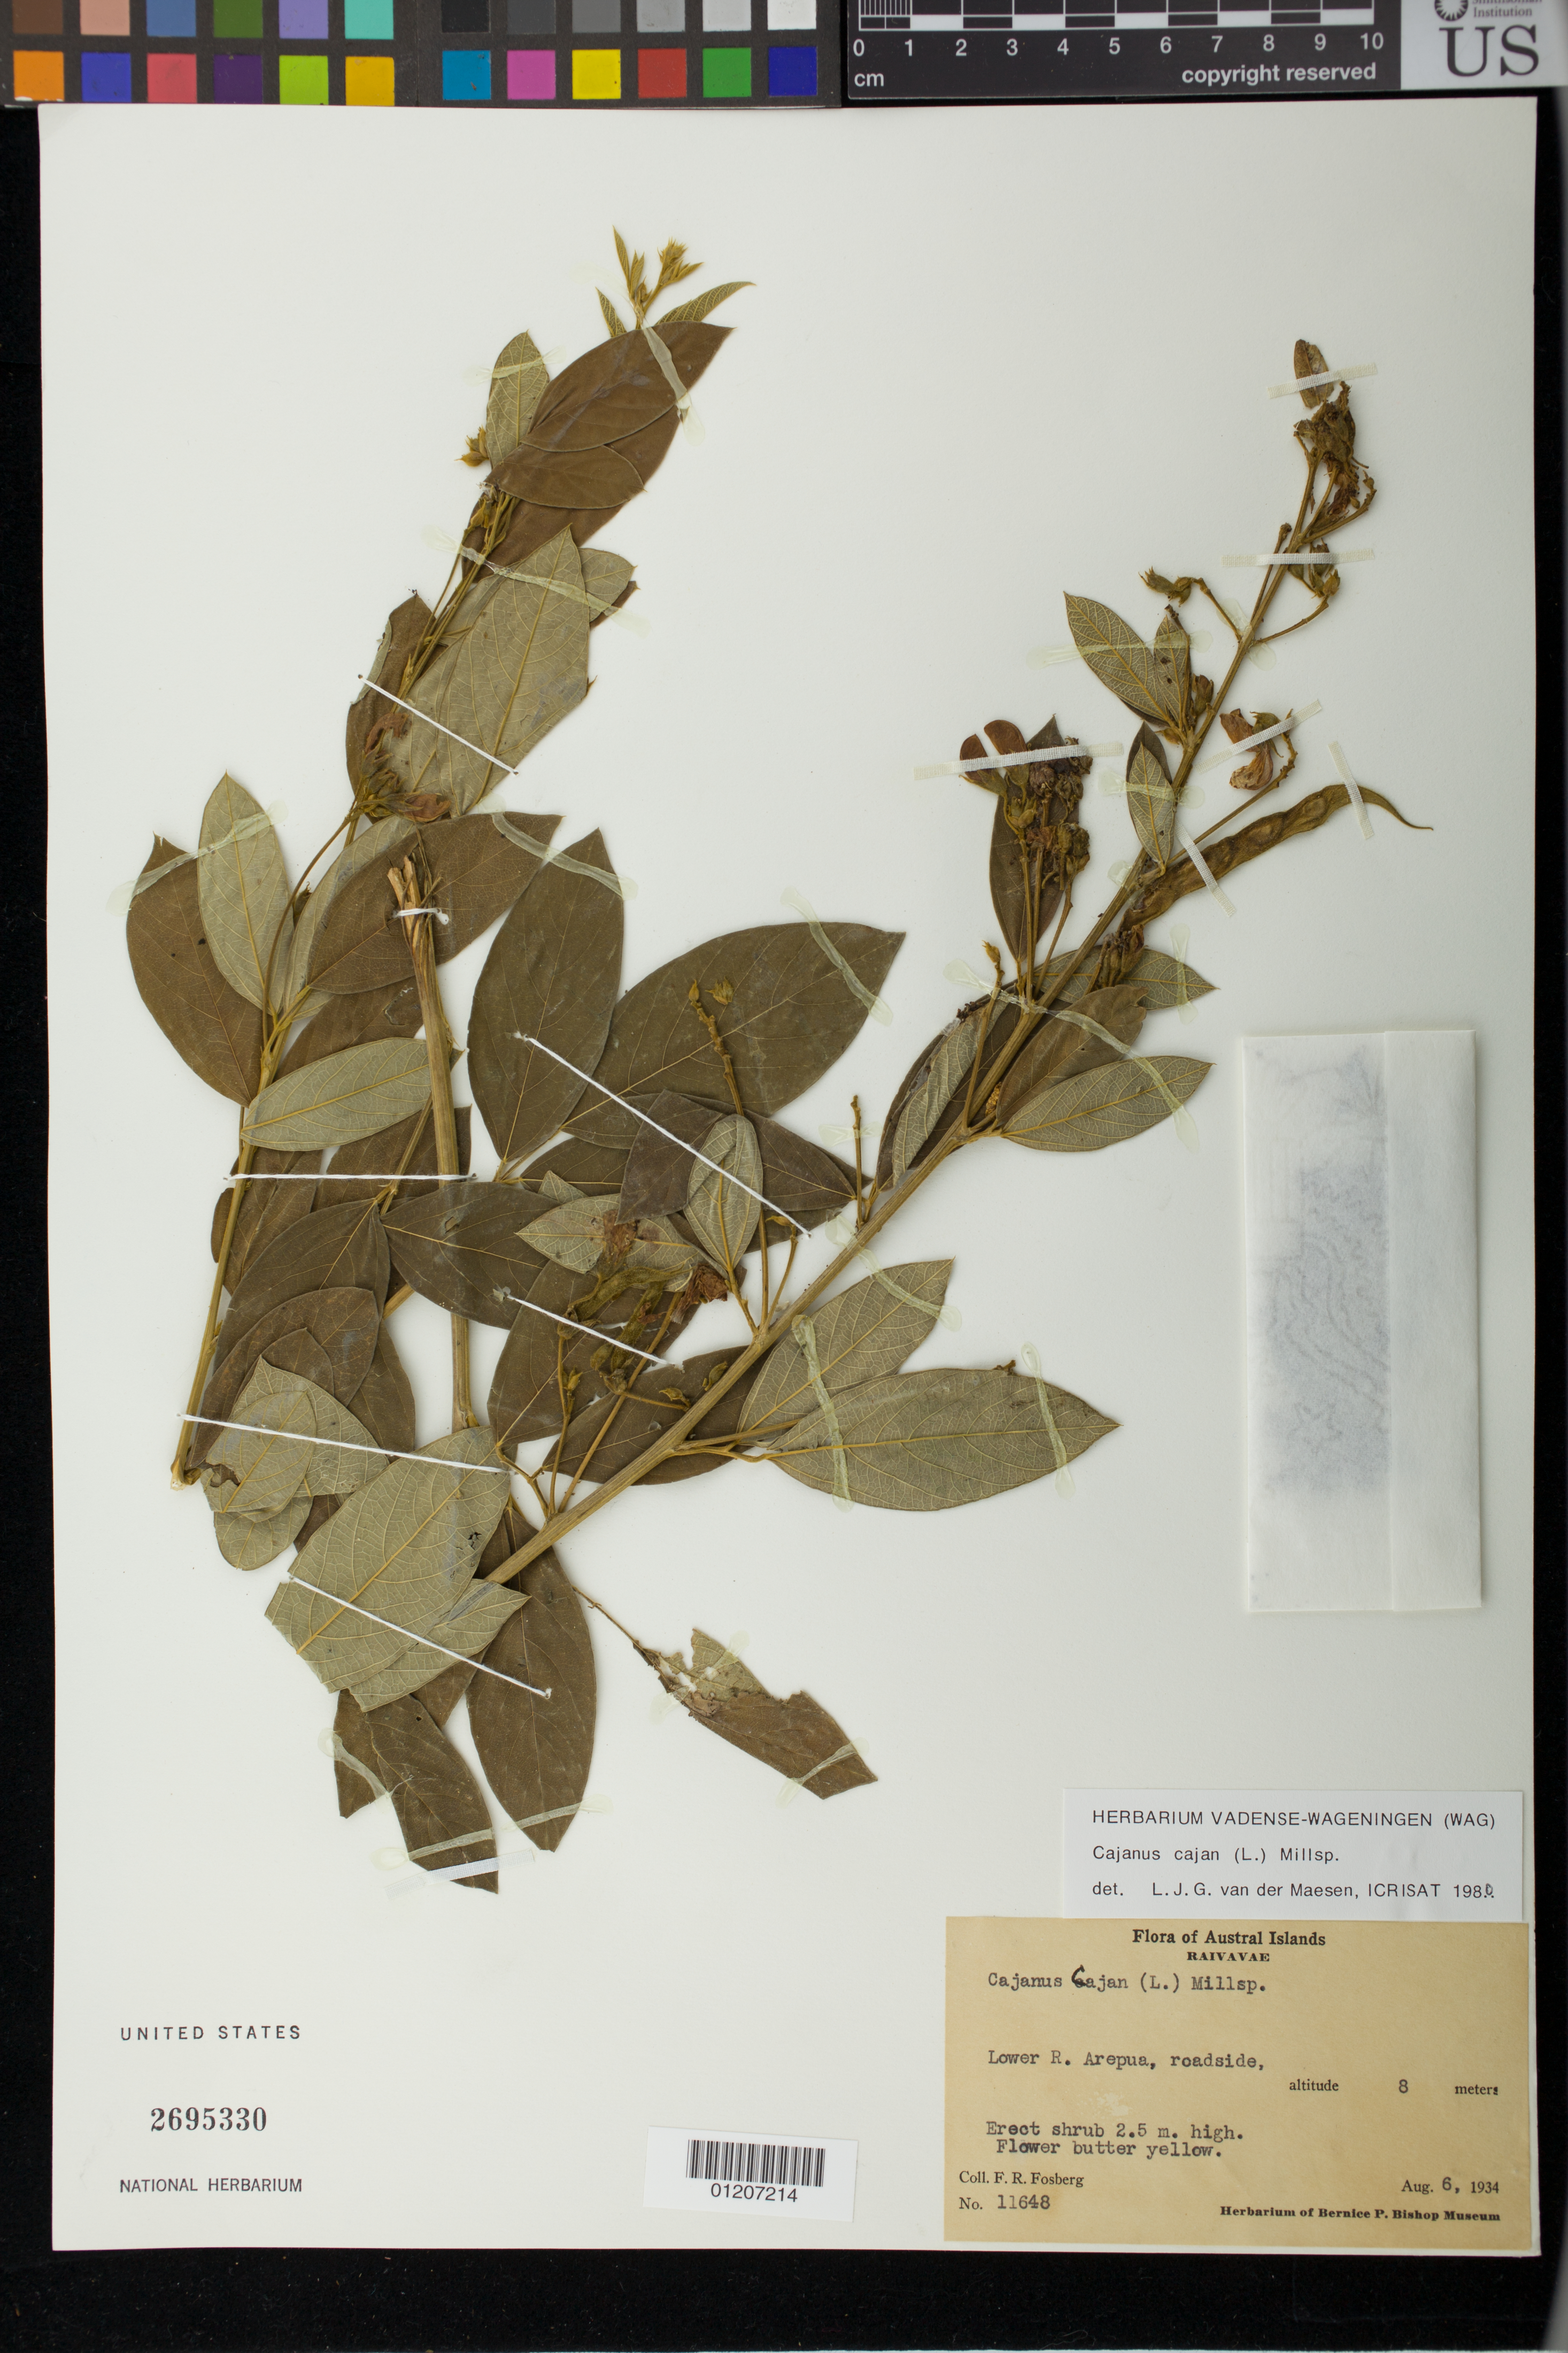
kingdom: Plantae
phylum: Tracheophyta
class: Magnoliopsida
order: Fabales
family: Fabaceae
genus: Cajanus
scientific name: Cajanus cajan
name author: (L.) Huth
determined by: Van Der Maesen, L. J. G., (WAG), Wageningen University (Netherlands)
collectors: F. R. Fosberg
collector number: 11648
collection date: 1934-08-06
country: French Polynesia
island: Raivavae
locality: Lower R. Arepua,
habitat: Roadside.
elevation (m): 8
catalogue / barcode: US 2695330